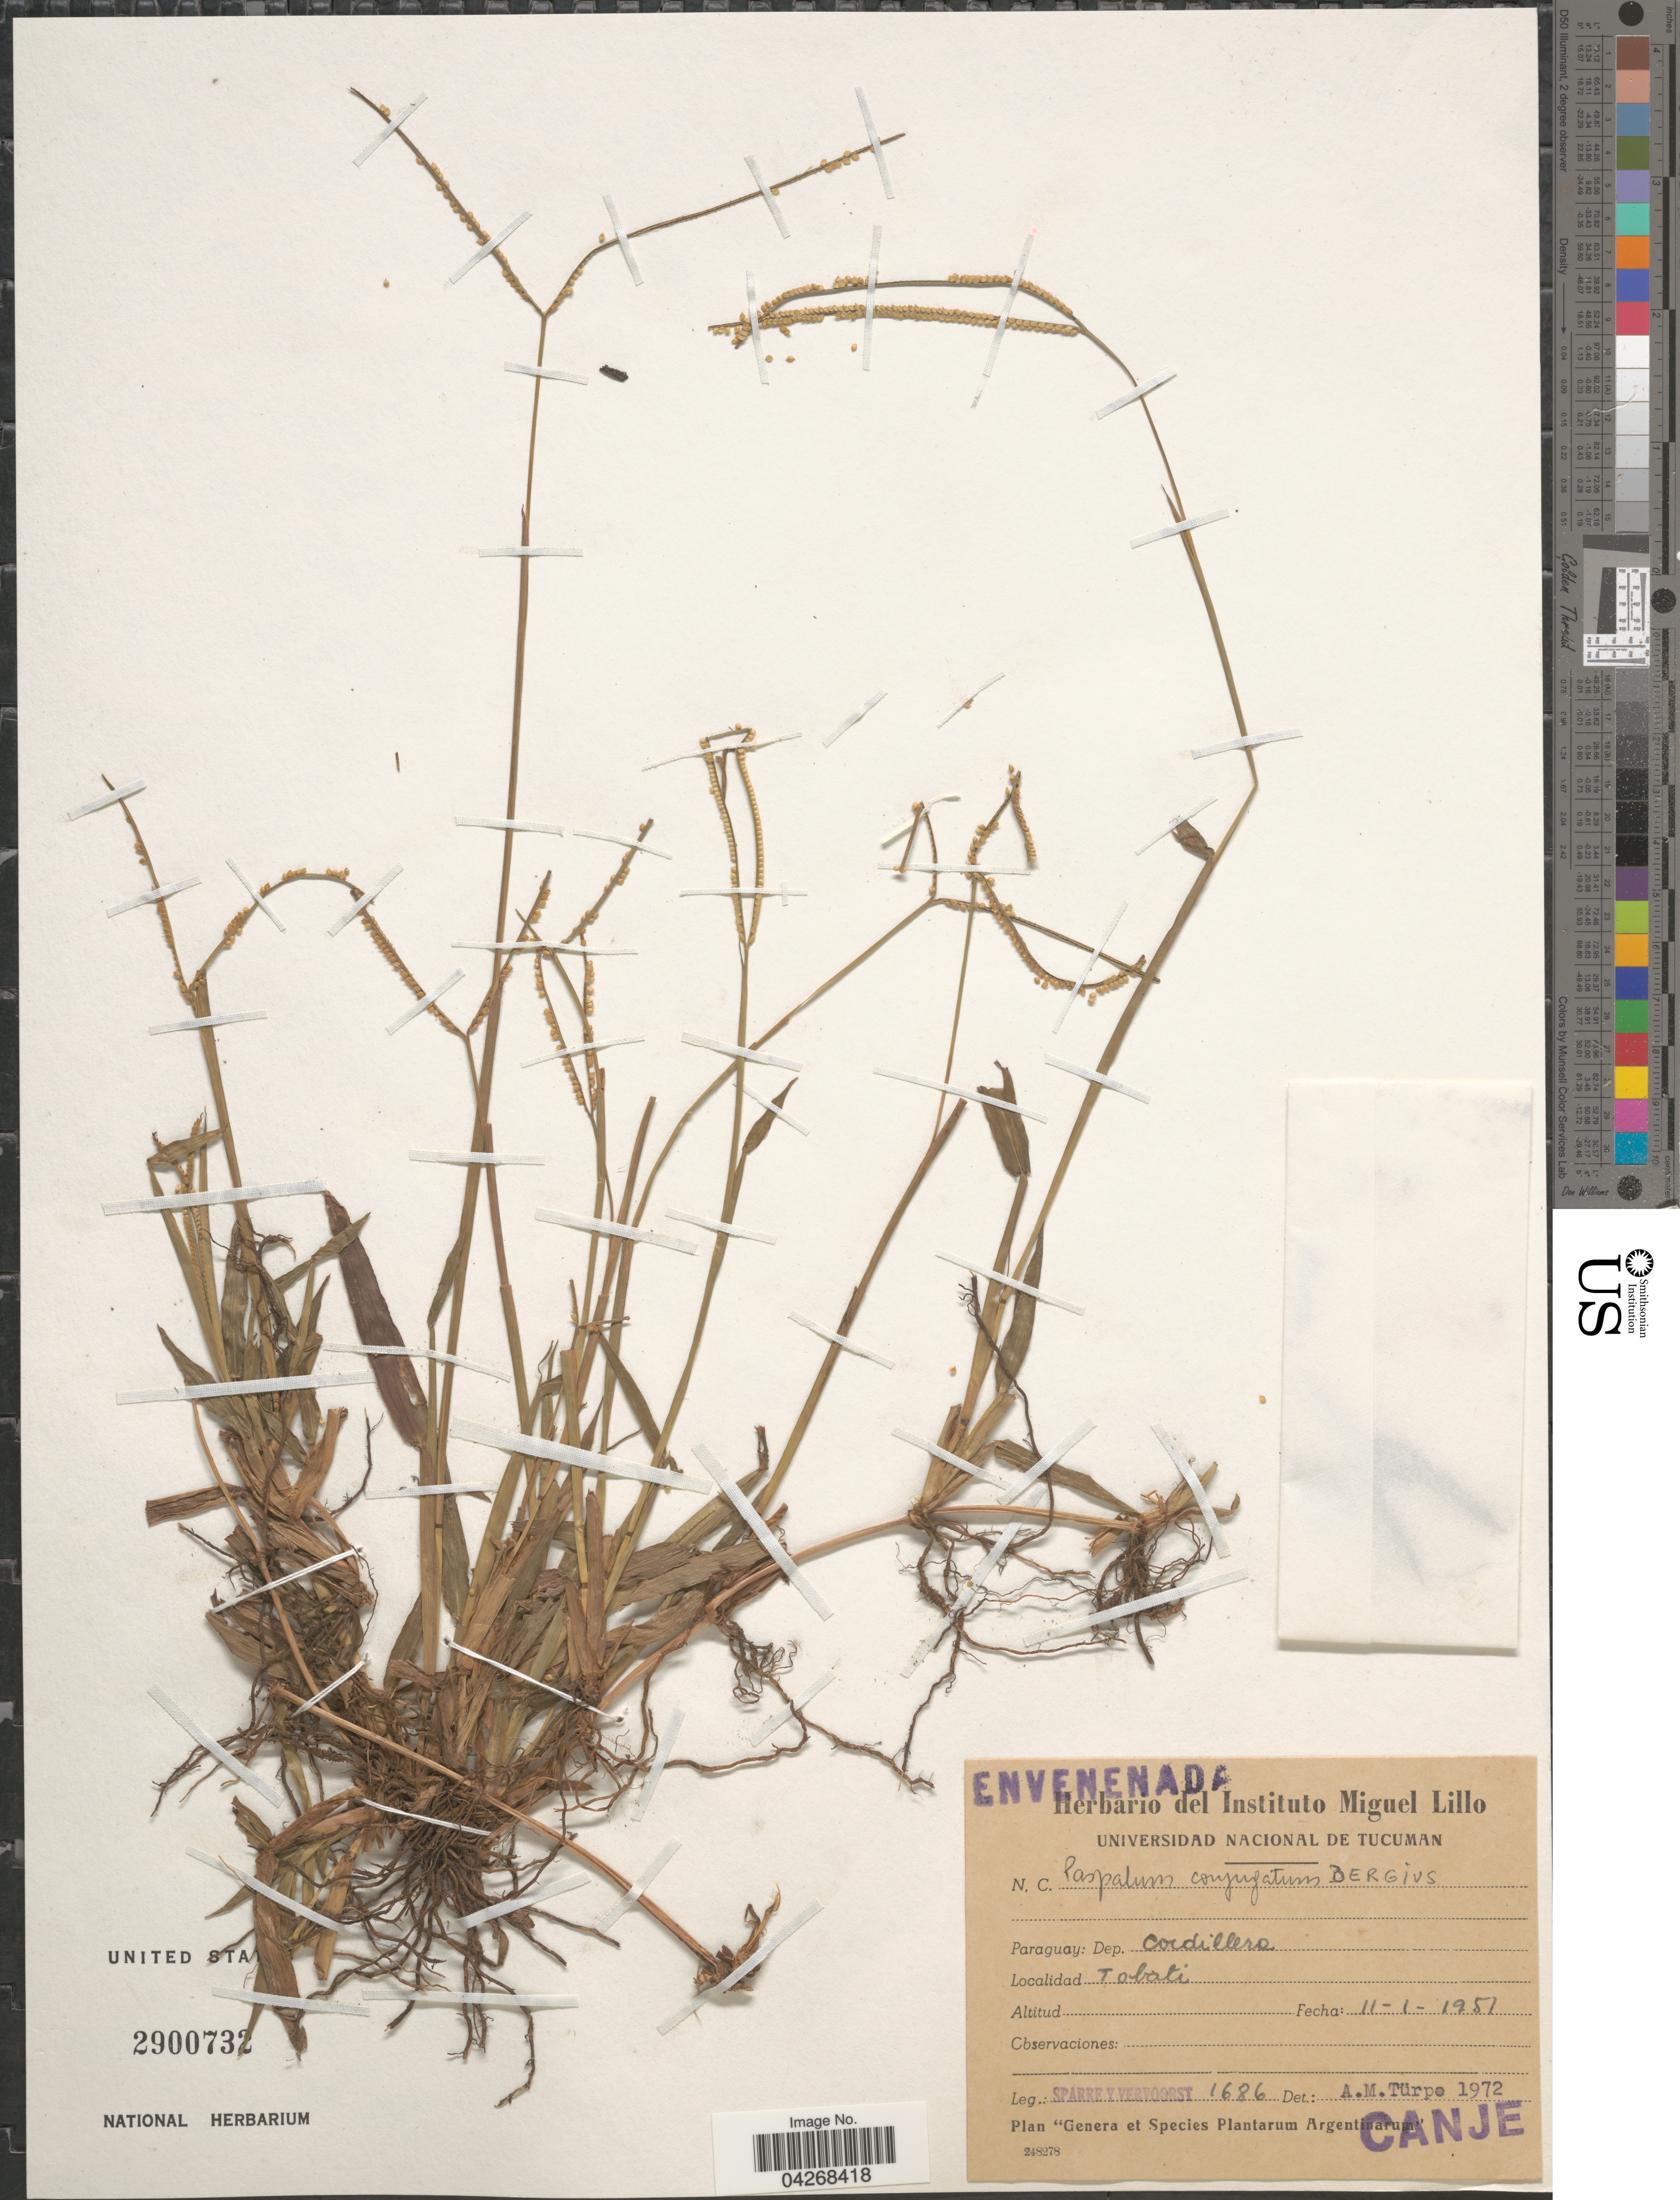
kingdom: Plantae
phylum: Tracheophyta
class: Liliopsida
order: Poales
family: Poaceae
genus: Paspalum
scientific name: Paspalum conjugatum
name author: P.J. Bergius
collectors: Sparre & Vervoorst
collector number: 1686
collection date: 1951-01-11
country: Paraguay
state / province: Cordillera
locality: Dep. Cordillera. Tobati.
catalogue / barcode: US 2900732